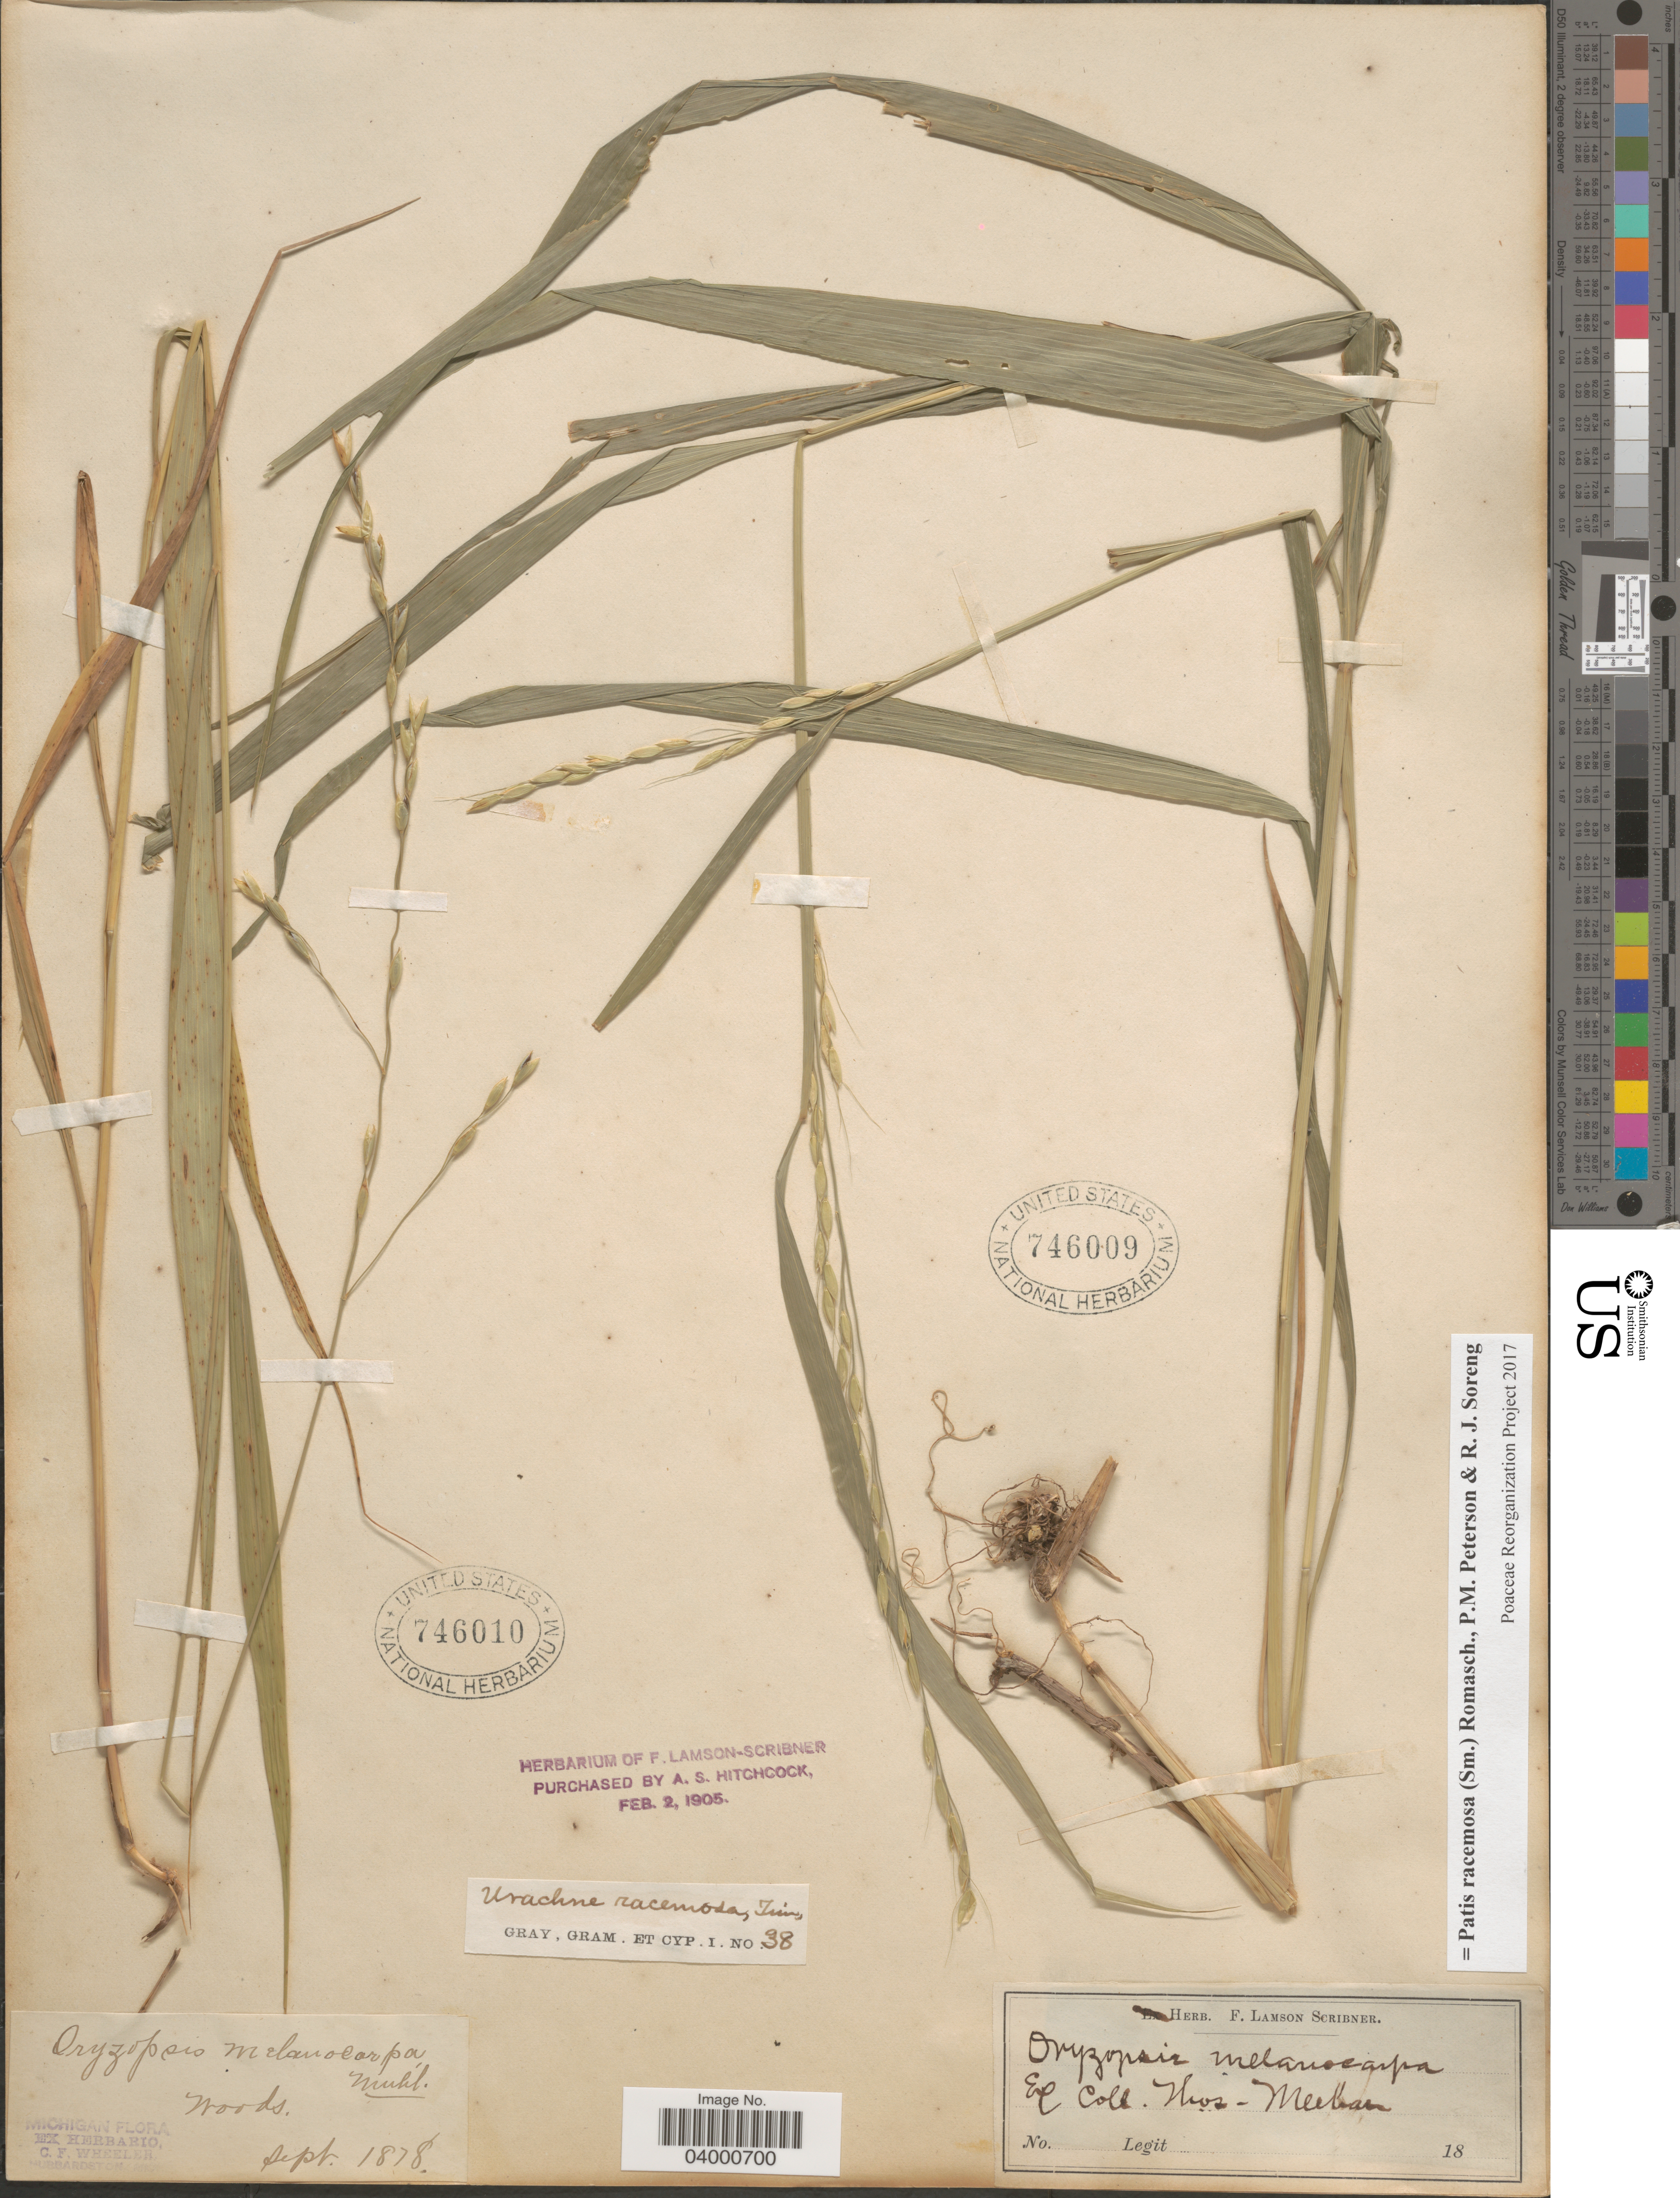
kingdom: Plantae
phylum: Tracheophyta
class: Liliopsida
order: Poales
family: Poaceae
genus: Patis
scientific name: Patis racemosa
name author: (Sm.) Romasch. et al.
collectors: Ex Herb. C. F. Wheeler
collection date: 1878-09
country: United States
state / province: Michigan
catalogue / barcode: US 746010